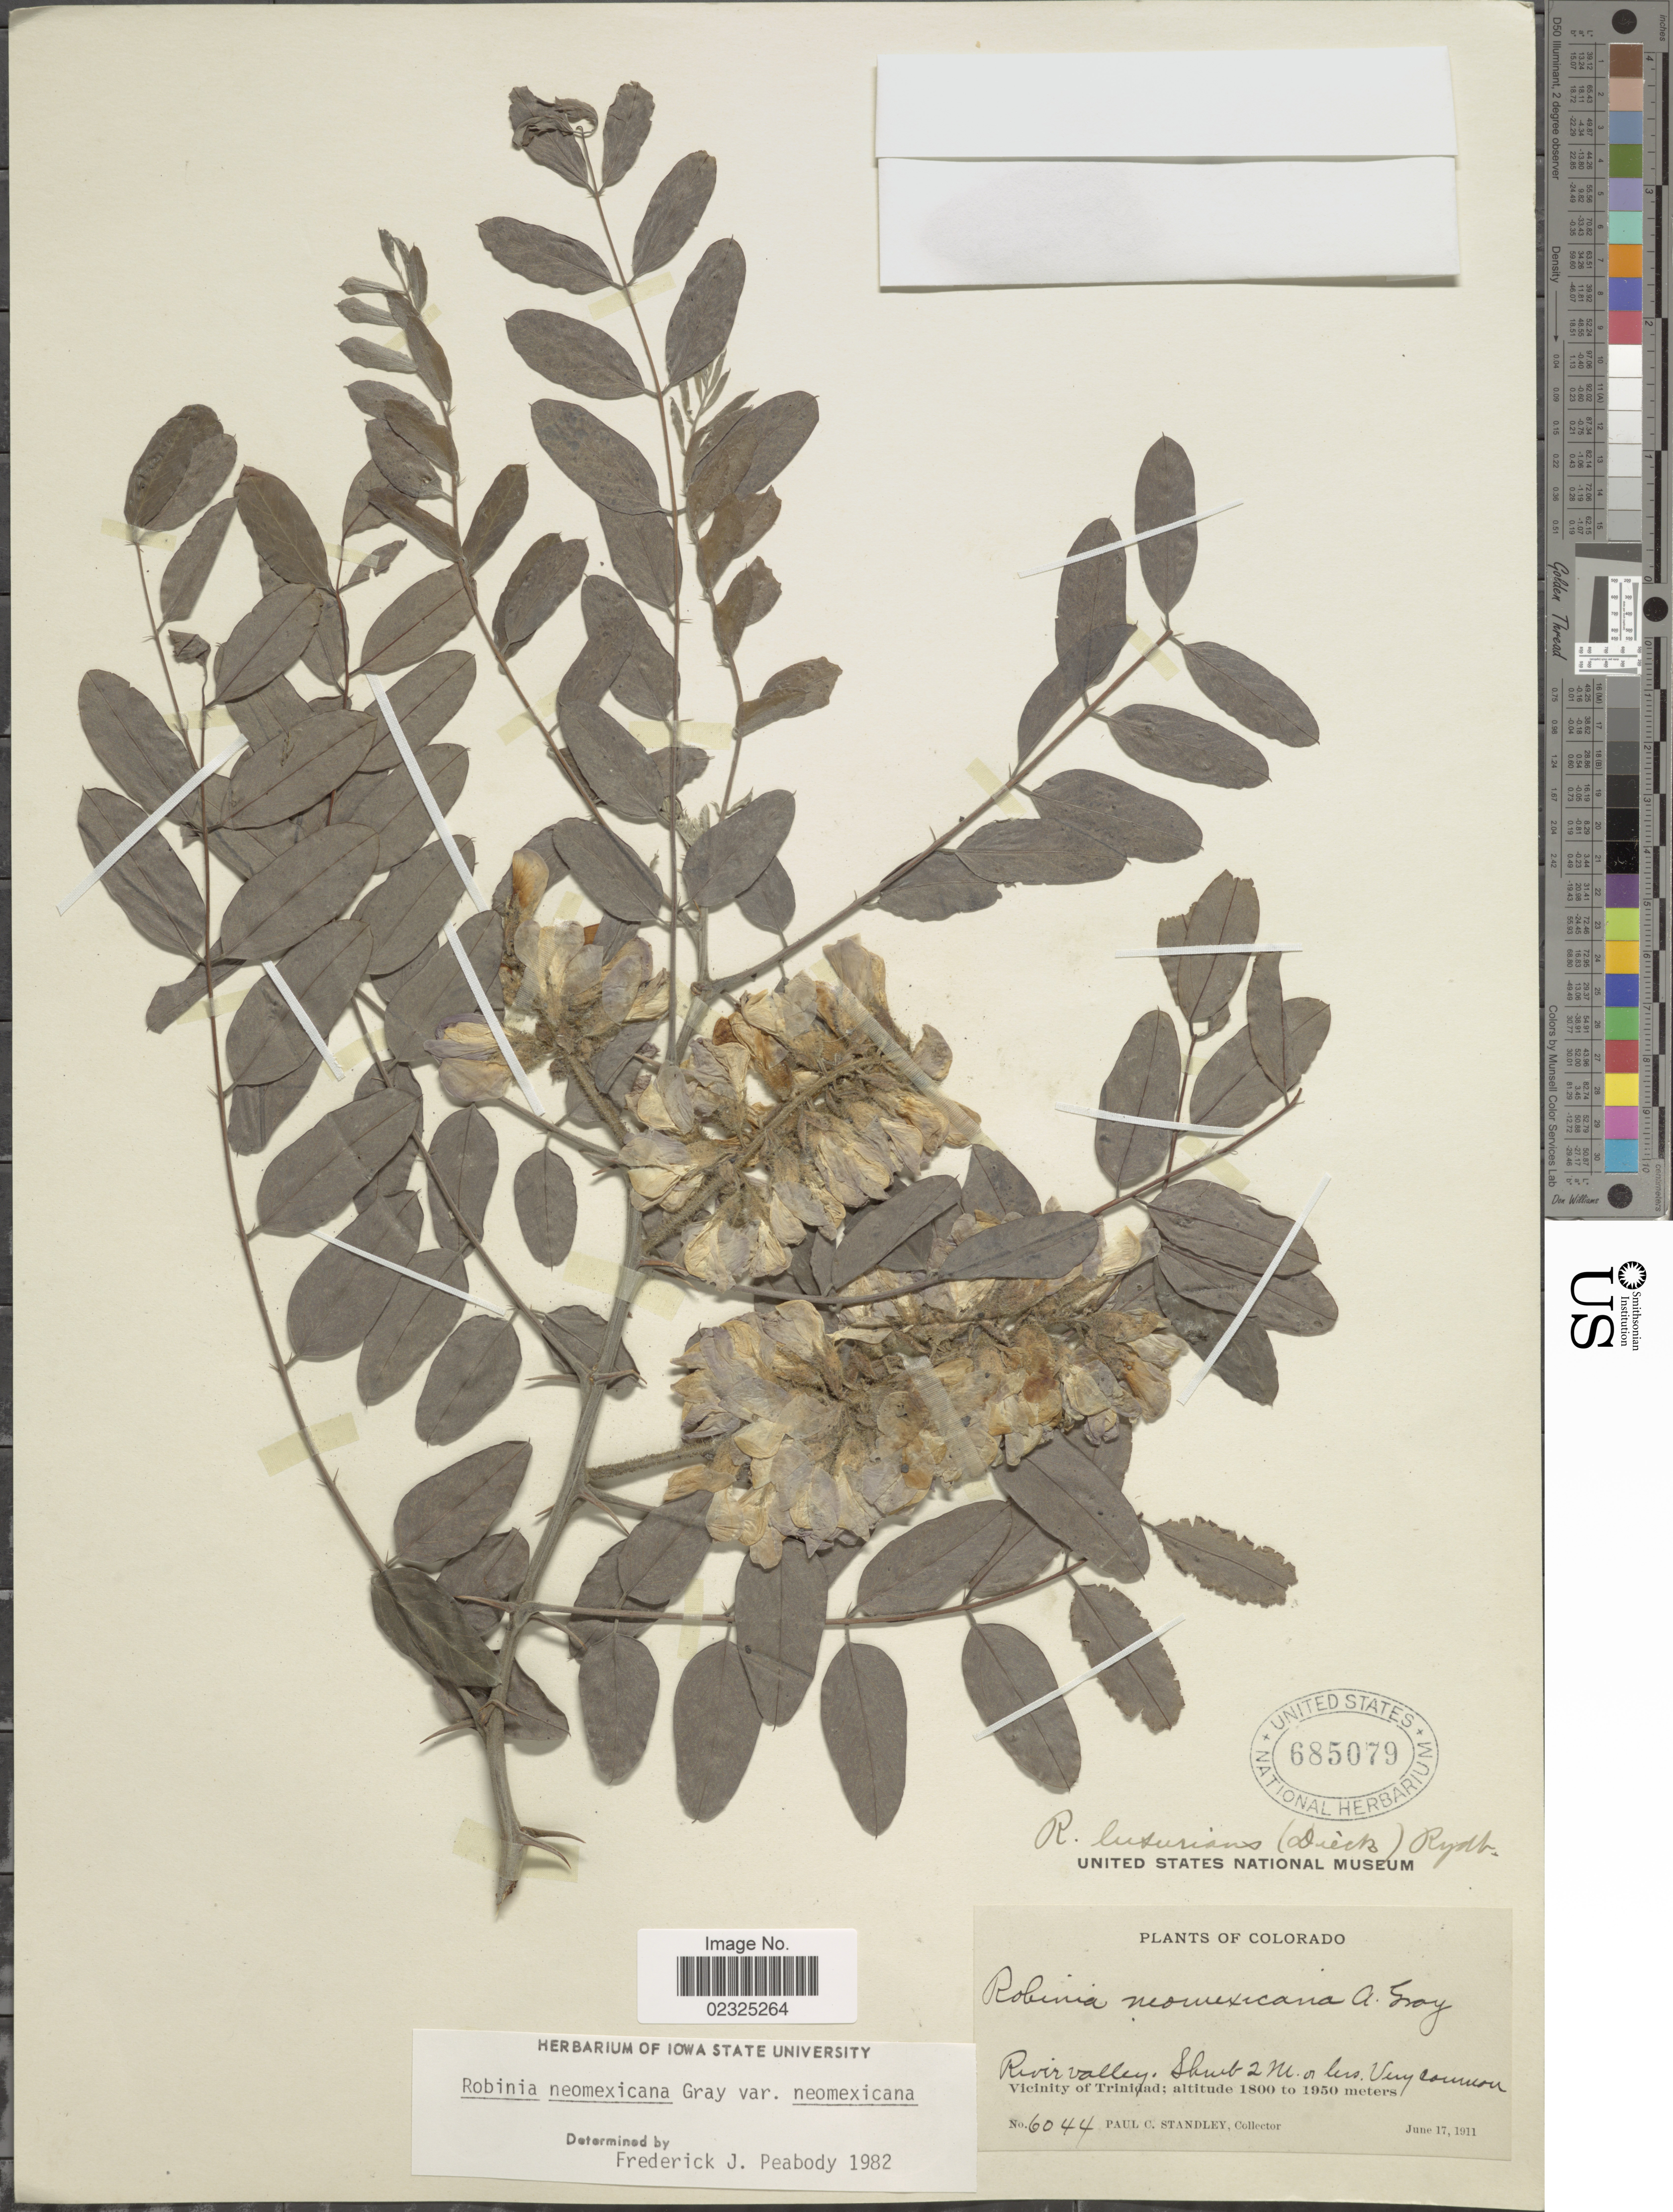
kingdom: Plantae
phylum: Tracheophyta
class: Magnoliopsida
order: Fabales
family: Fabaceae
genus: Robinia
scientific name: Robinia luxurians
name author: (Dieck) Rydb.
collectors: P. C. Standley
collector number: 6044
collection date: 1911-06-17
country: United States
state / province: Colorado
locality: River Valley, vicinity of Trinidad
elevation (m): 1800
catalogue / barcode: US 685079